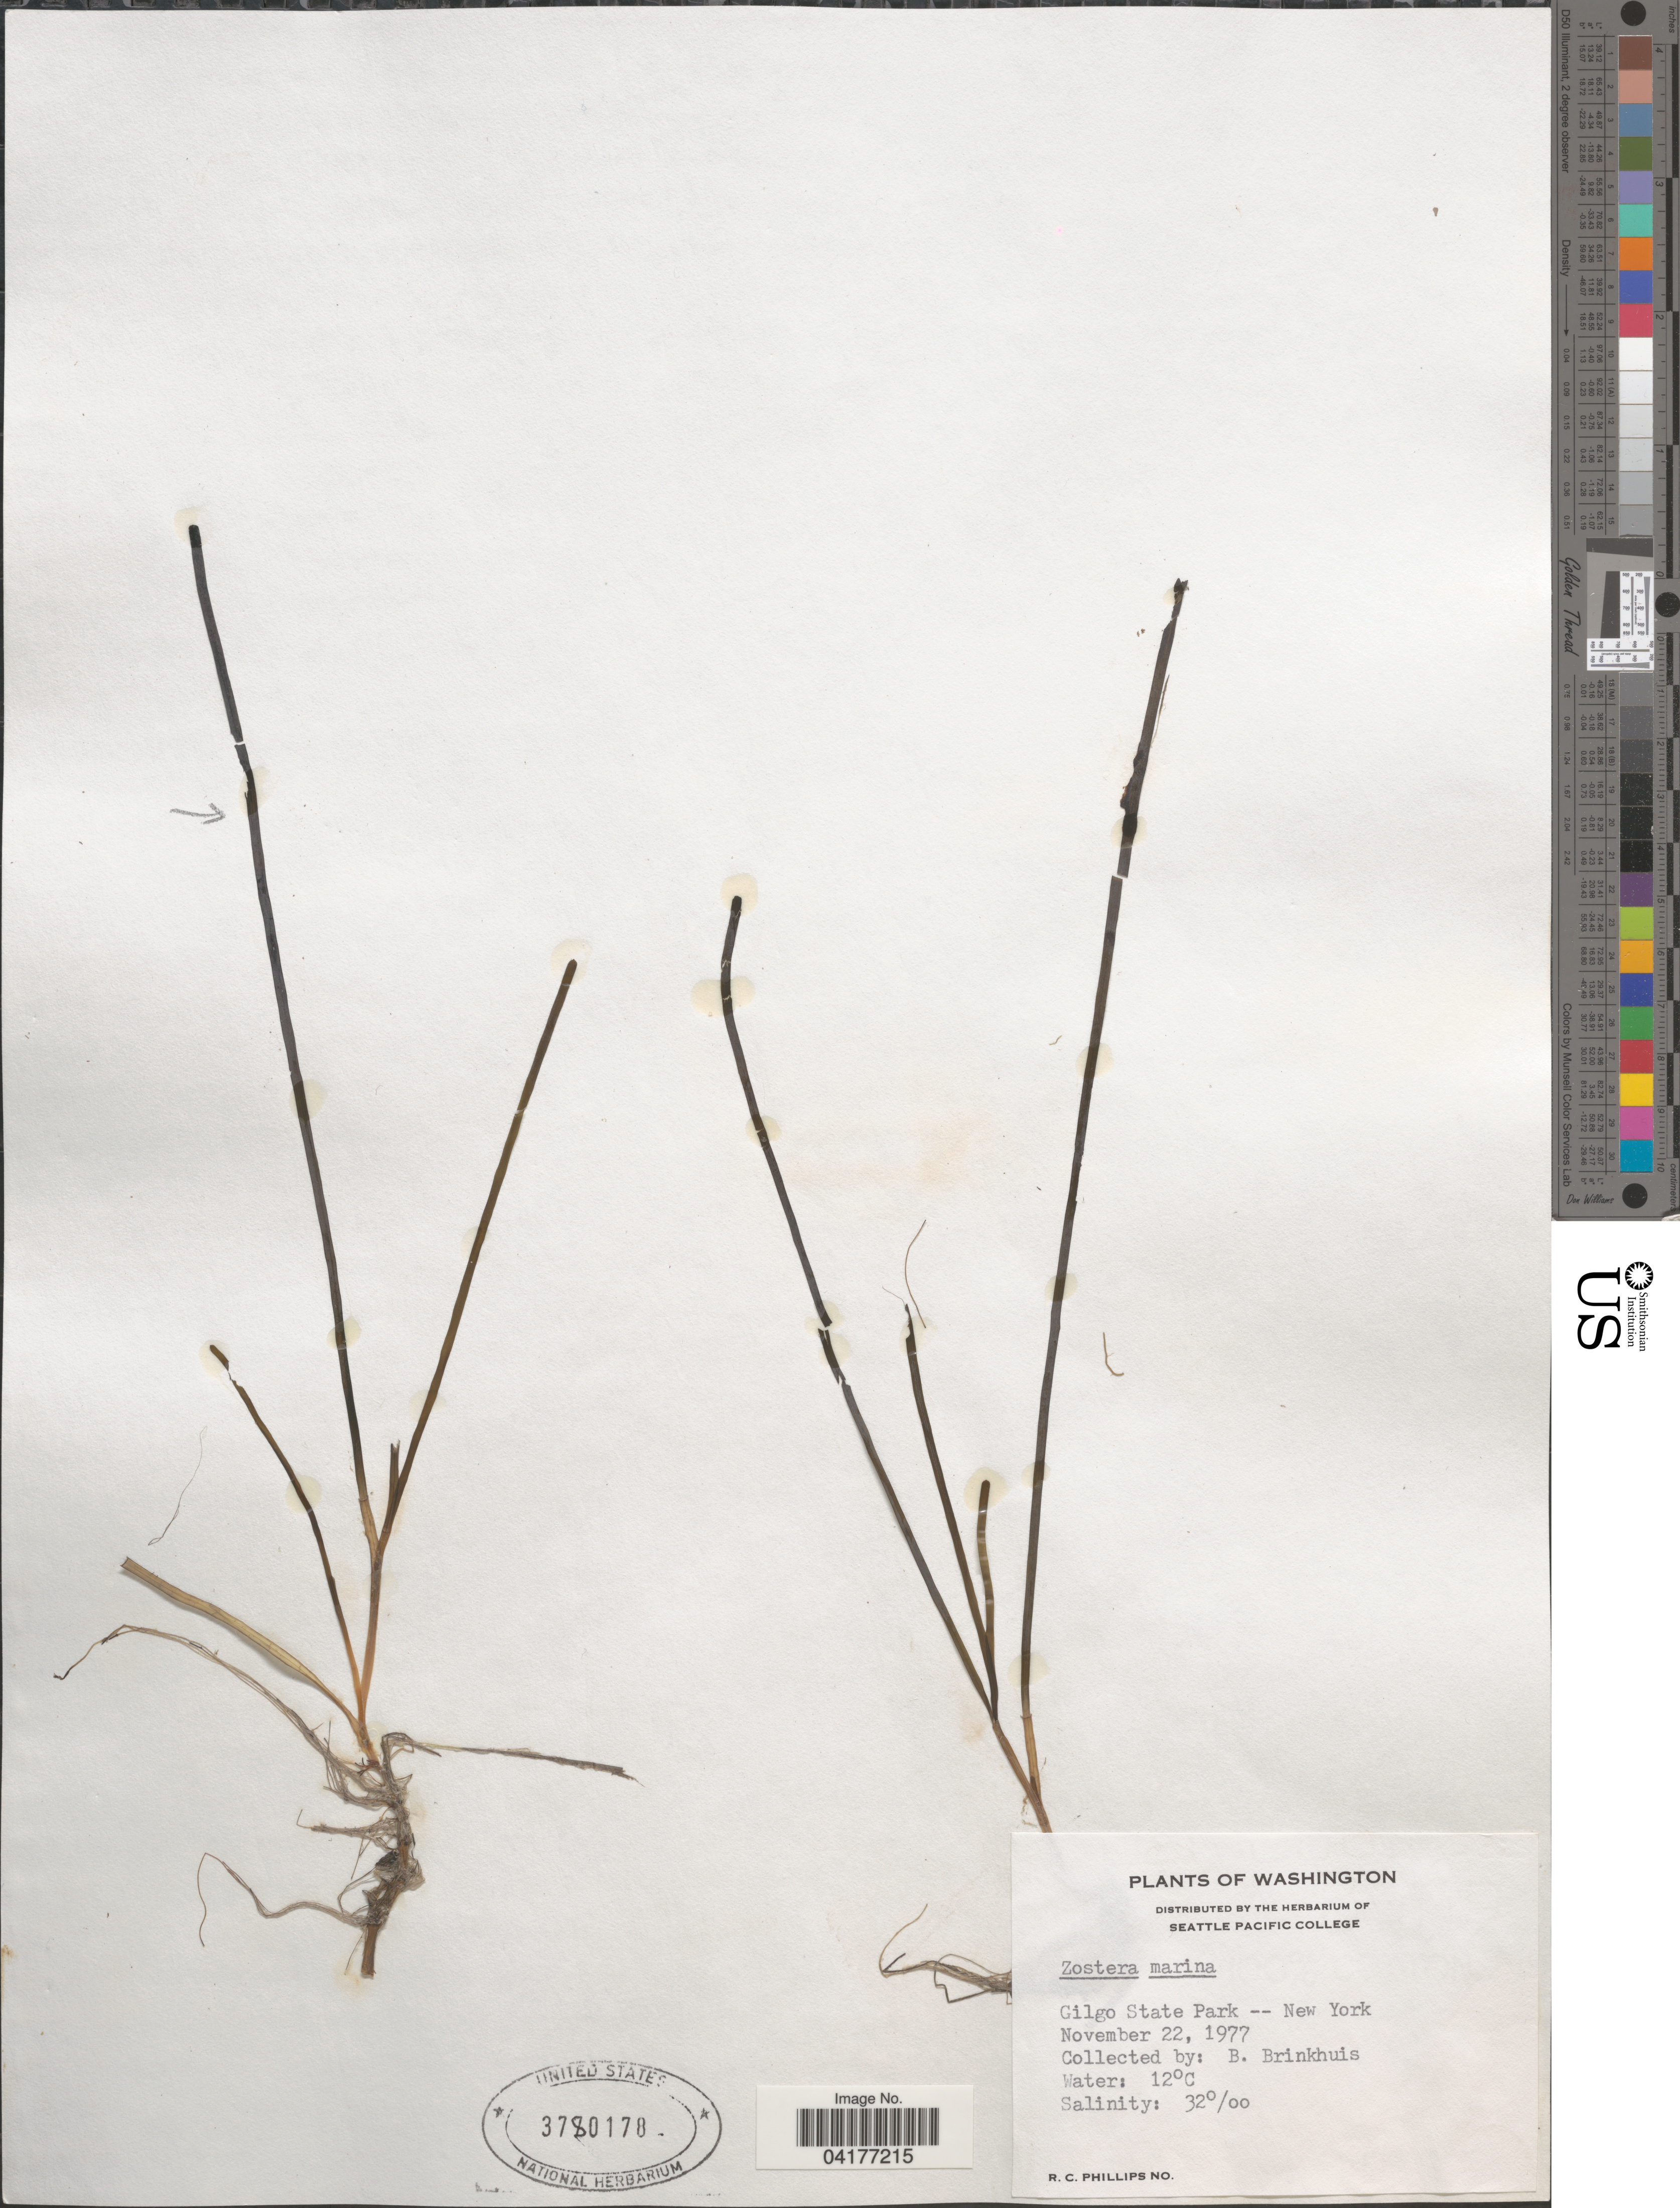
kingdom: Plantae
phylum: Tracheophyta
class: Liliopsida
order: Alismatales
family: Zosteraceae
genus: Zostera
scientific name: Zostera marina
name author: L.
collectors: B. Brinkhuis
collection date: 1977-11-22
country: United States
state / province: New York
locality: Gilgo State Park.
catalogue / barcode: US 3780178